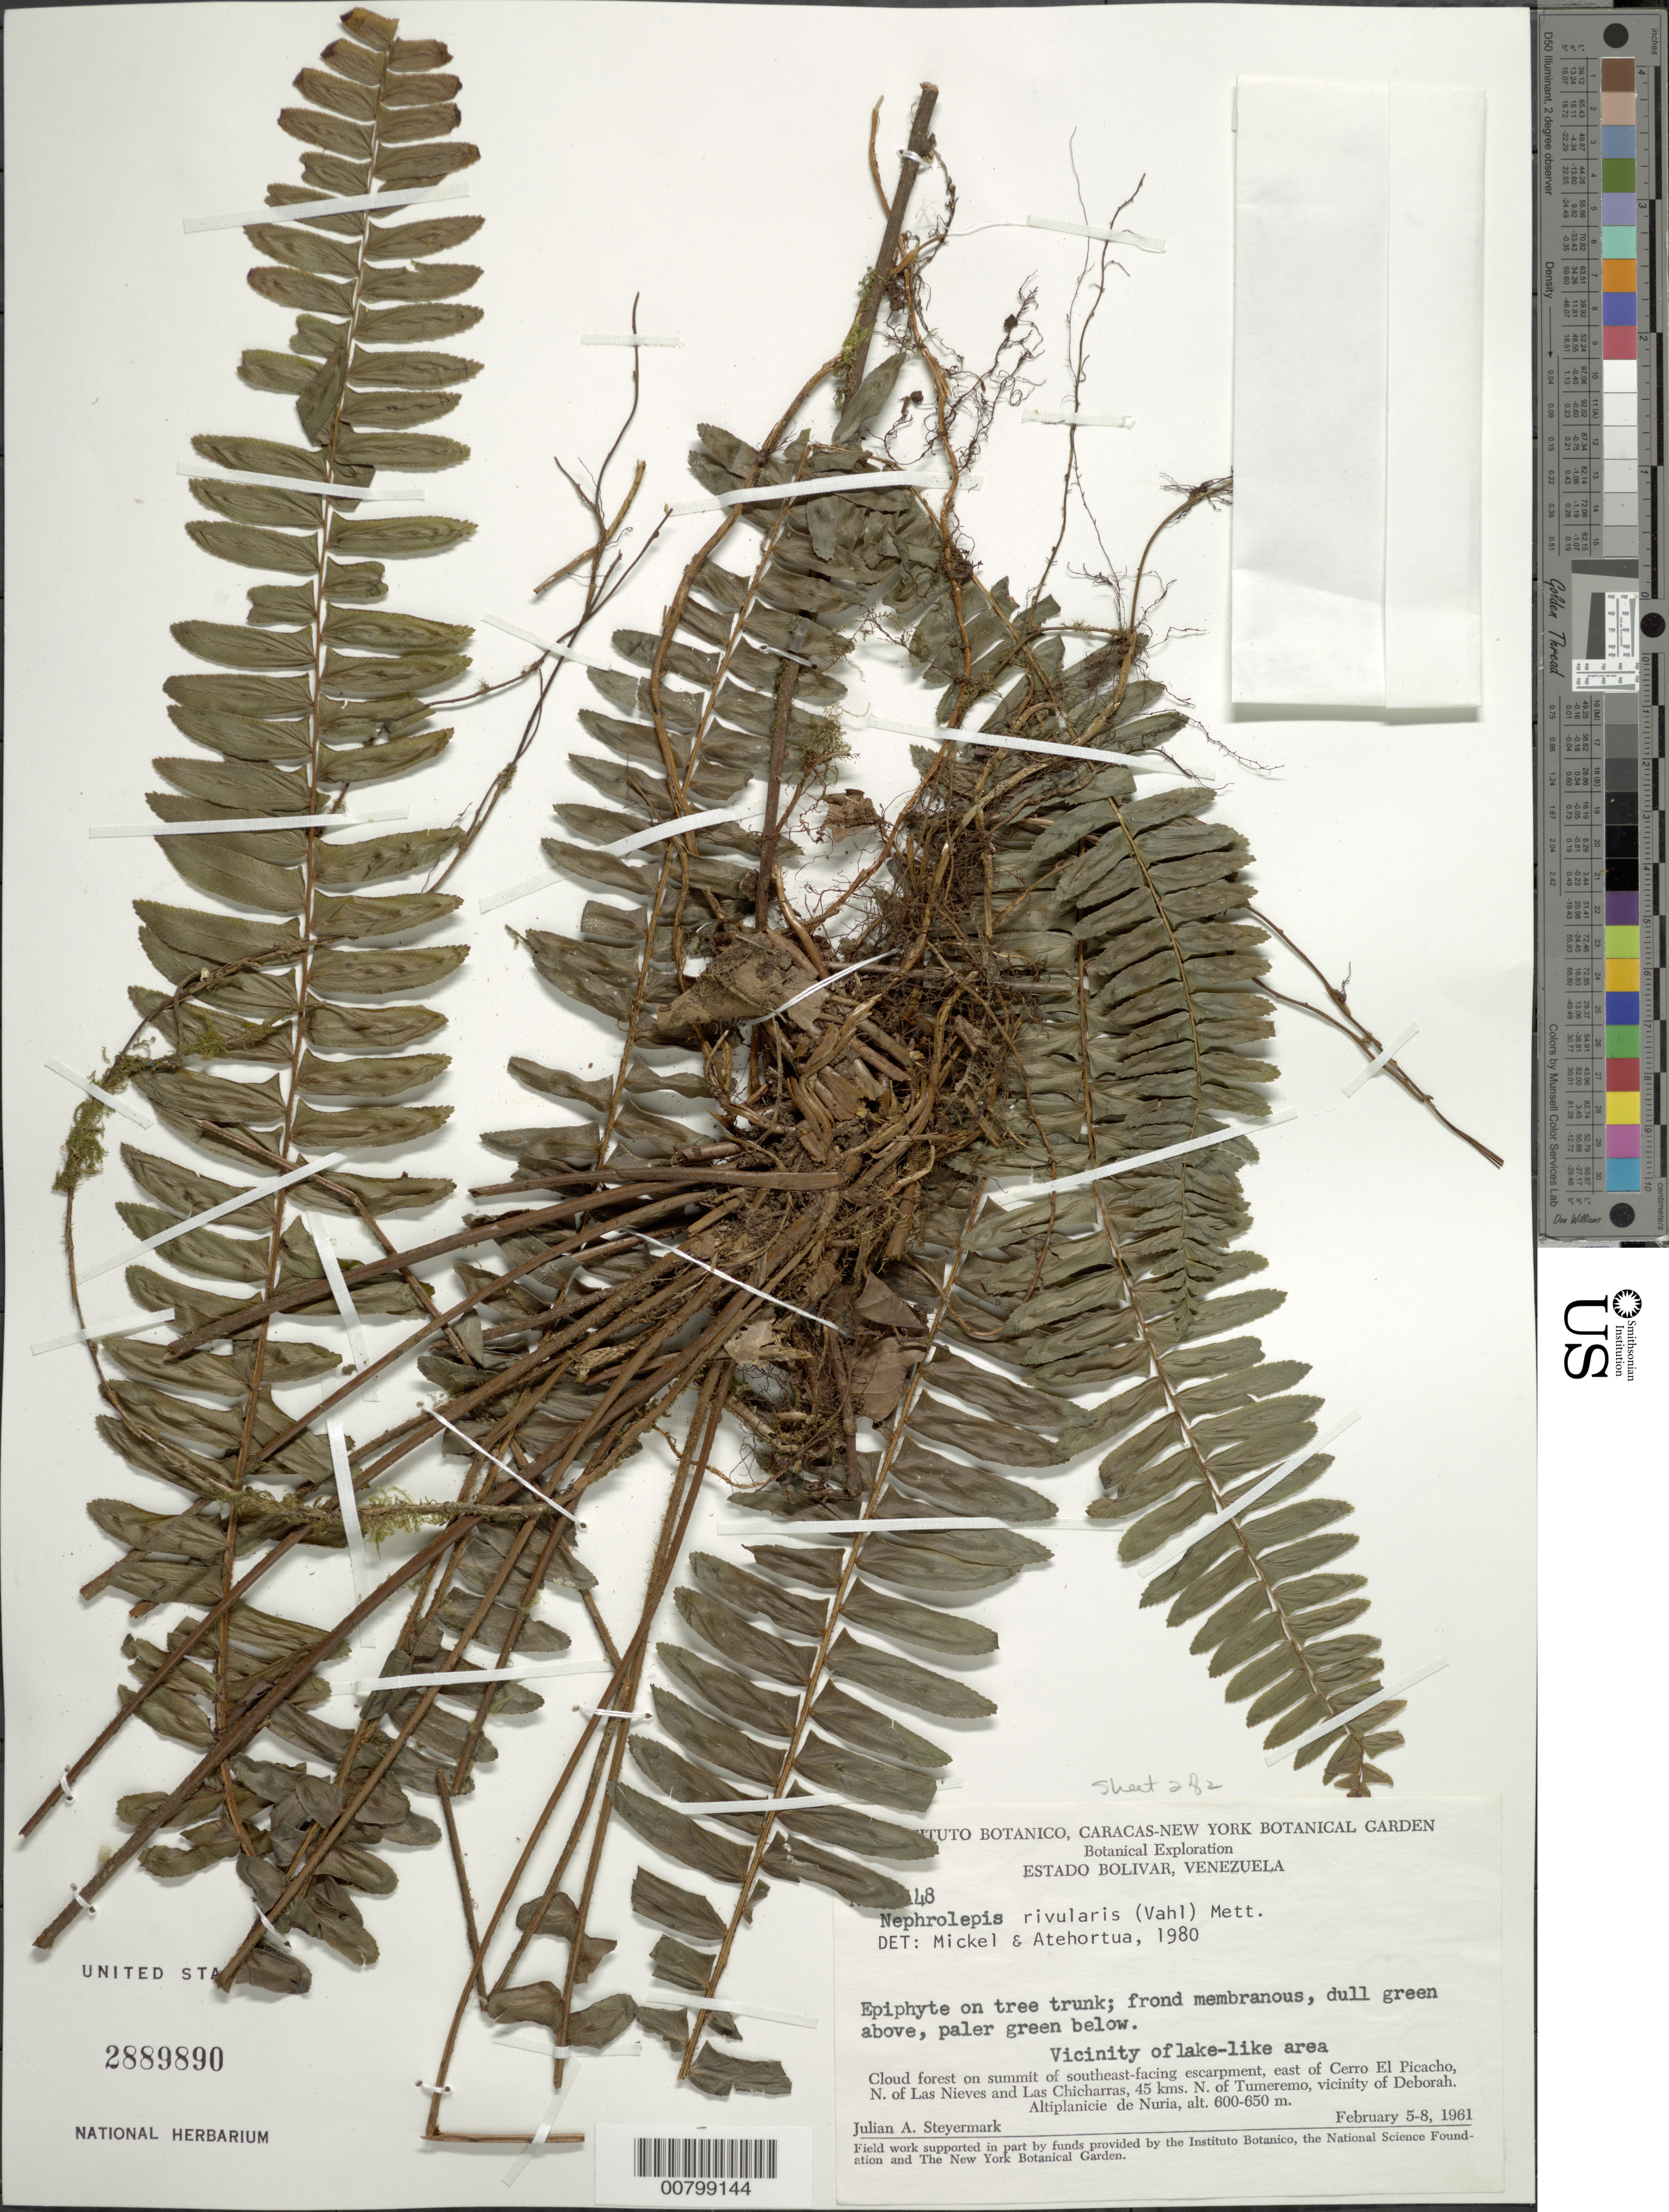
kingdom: Plantae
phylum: Tracheophyta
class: Polypodiopsida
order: Polypodiales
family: Nephrolepidaceae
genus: Nephrolepis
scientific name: Nephrolepis rivularis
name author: (Vahl) Mett. ex Krug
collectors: J. Steyermark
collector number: !48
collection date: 1961-02-05/1961-02-08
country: Venezuela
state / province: Bolivar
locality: Cloud forest on summit of southeast-facing escarpment, east of Cerro El Picacho, N. Las Nieves and Las Chicharras, 45 kms. N. of Tumeremo, vicinity of Deborah, Altiplanicie de Nuria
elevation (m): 600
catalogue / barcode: US 2889890